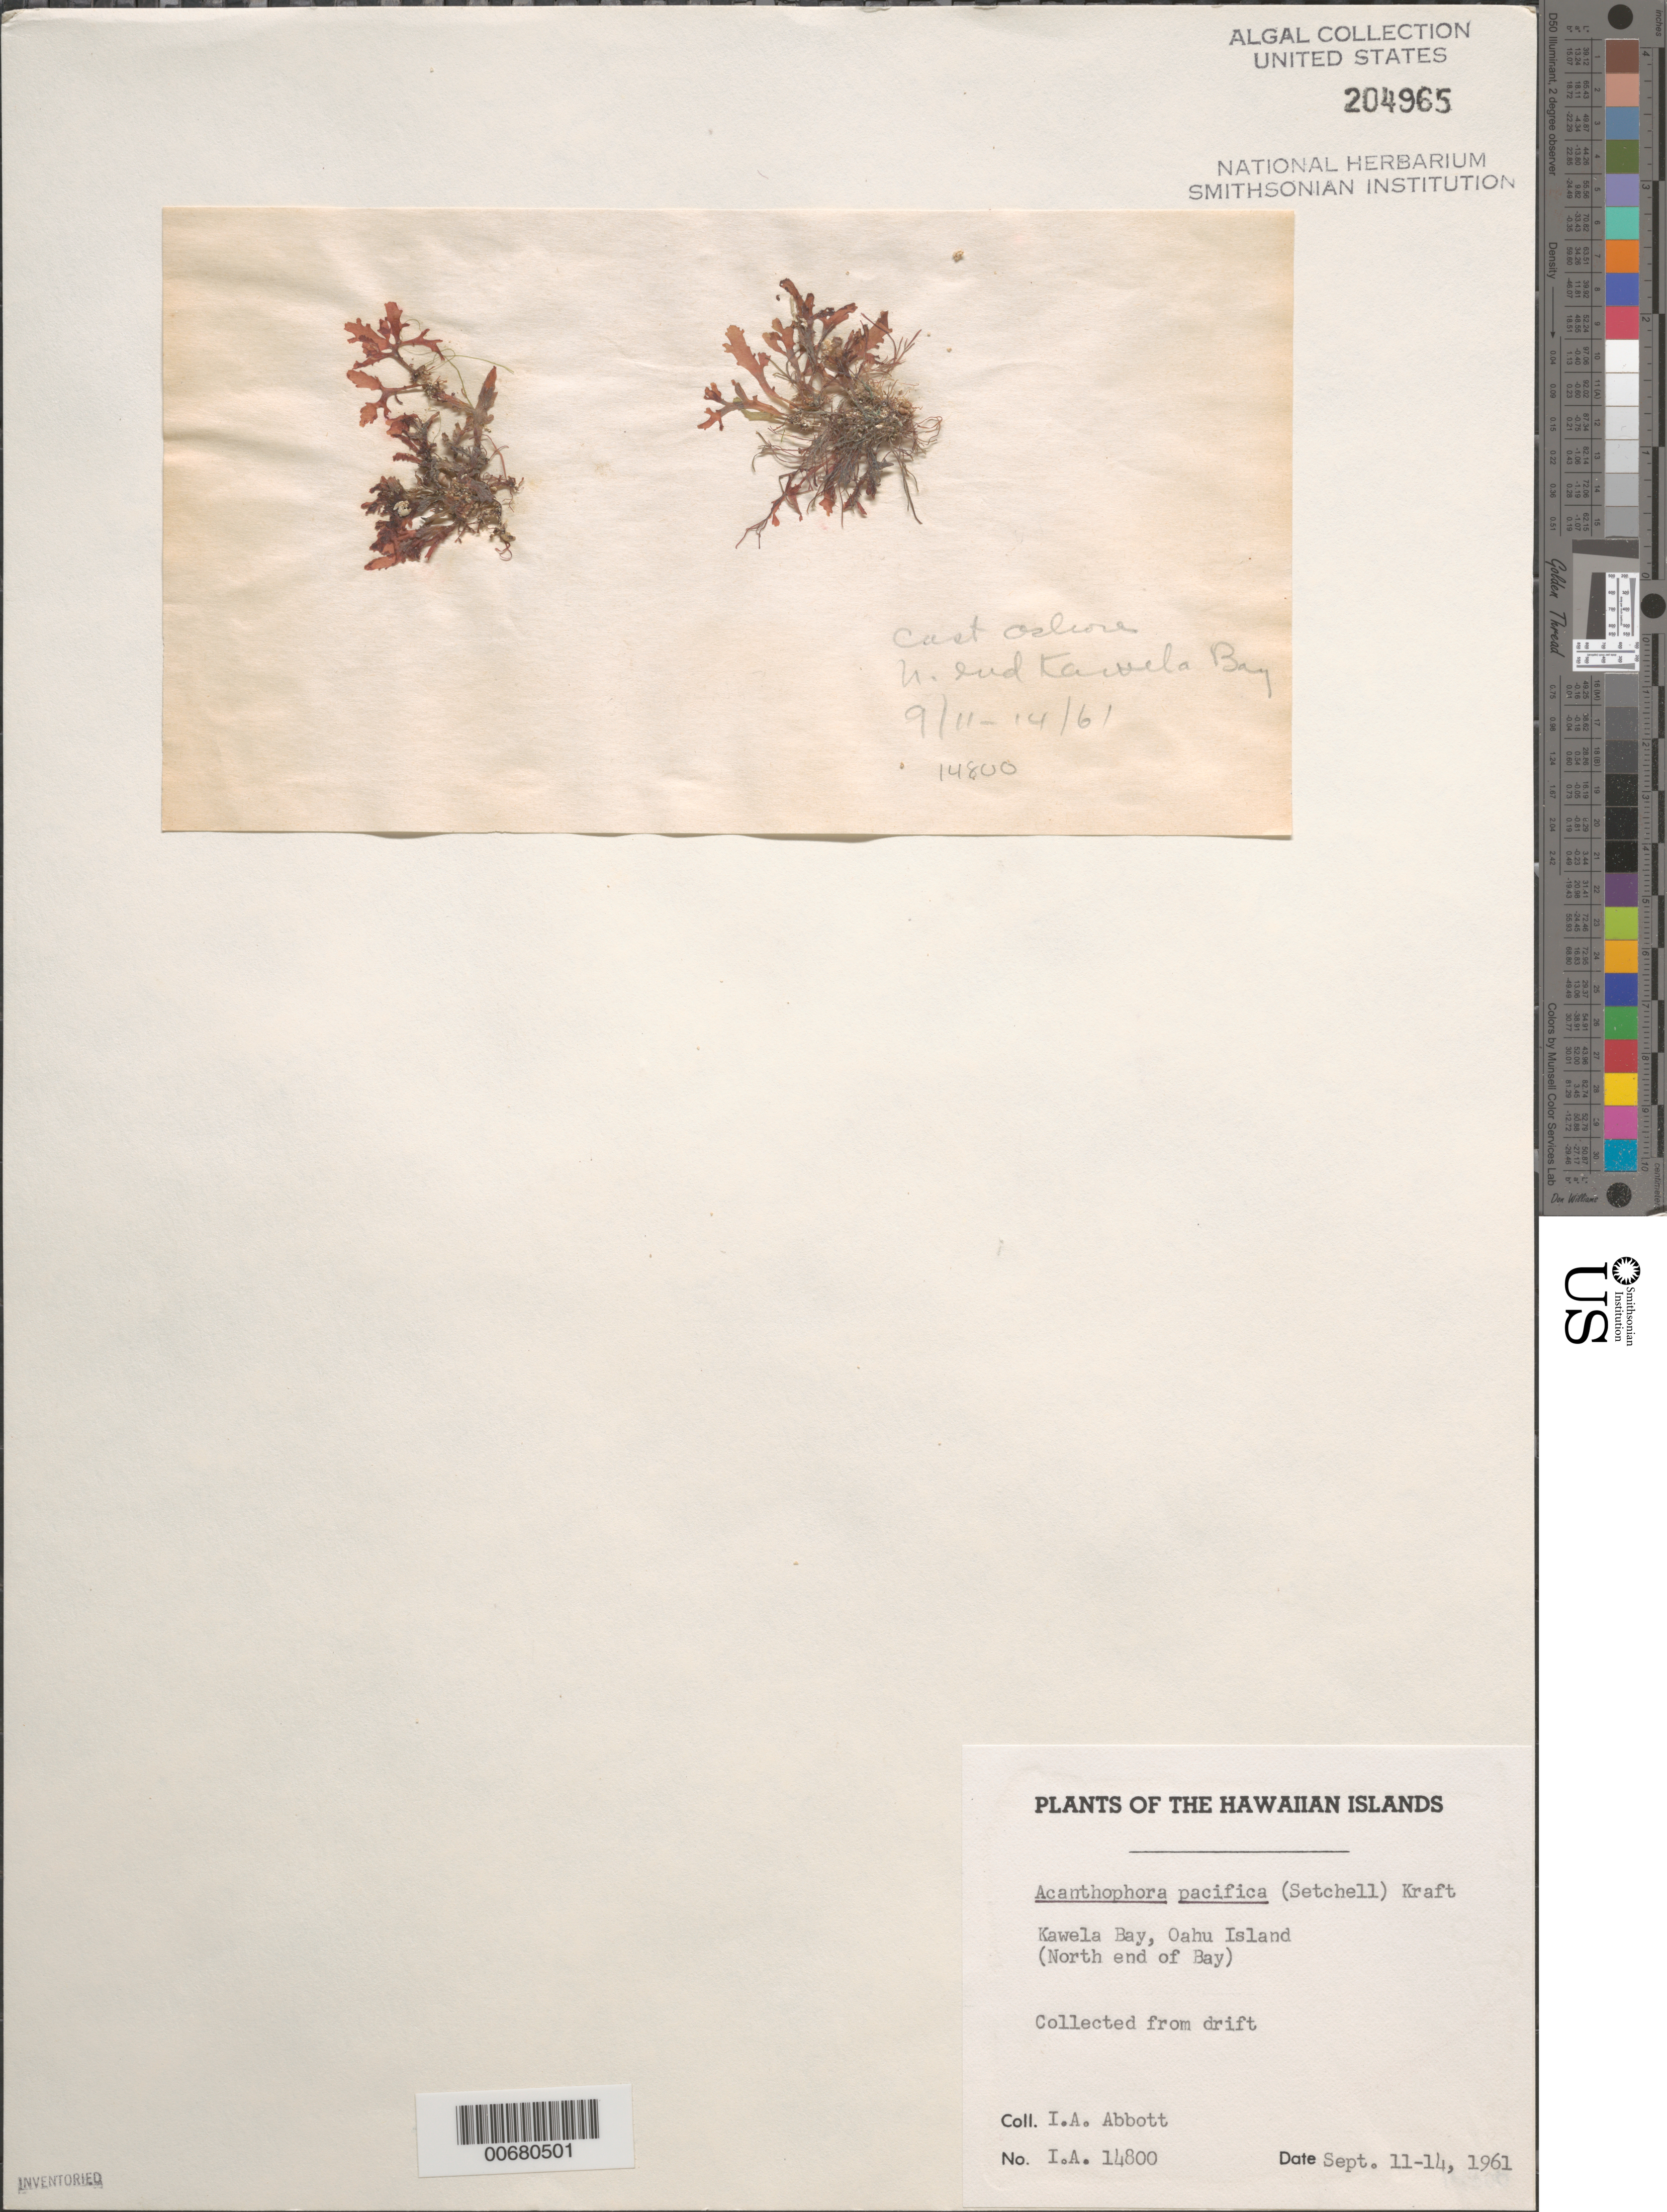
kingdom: Plantae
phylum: Rhodophyta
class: Florideophyceae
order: Ceramiales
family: Rhodomelaceae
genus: Acanthophora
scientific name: Acanthophora pacifica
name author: (Setch.) G.T.Kraft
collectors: I. A. Abbott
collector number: IAA 14800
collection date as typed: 11 Sep 1961 to 14 Sep 1961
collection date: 1961-09-11/1961-09-14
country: United States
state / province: Hawaii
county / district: Honolulu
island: Oahu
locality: Kawela Bay, north end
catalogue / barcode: US 204965